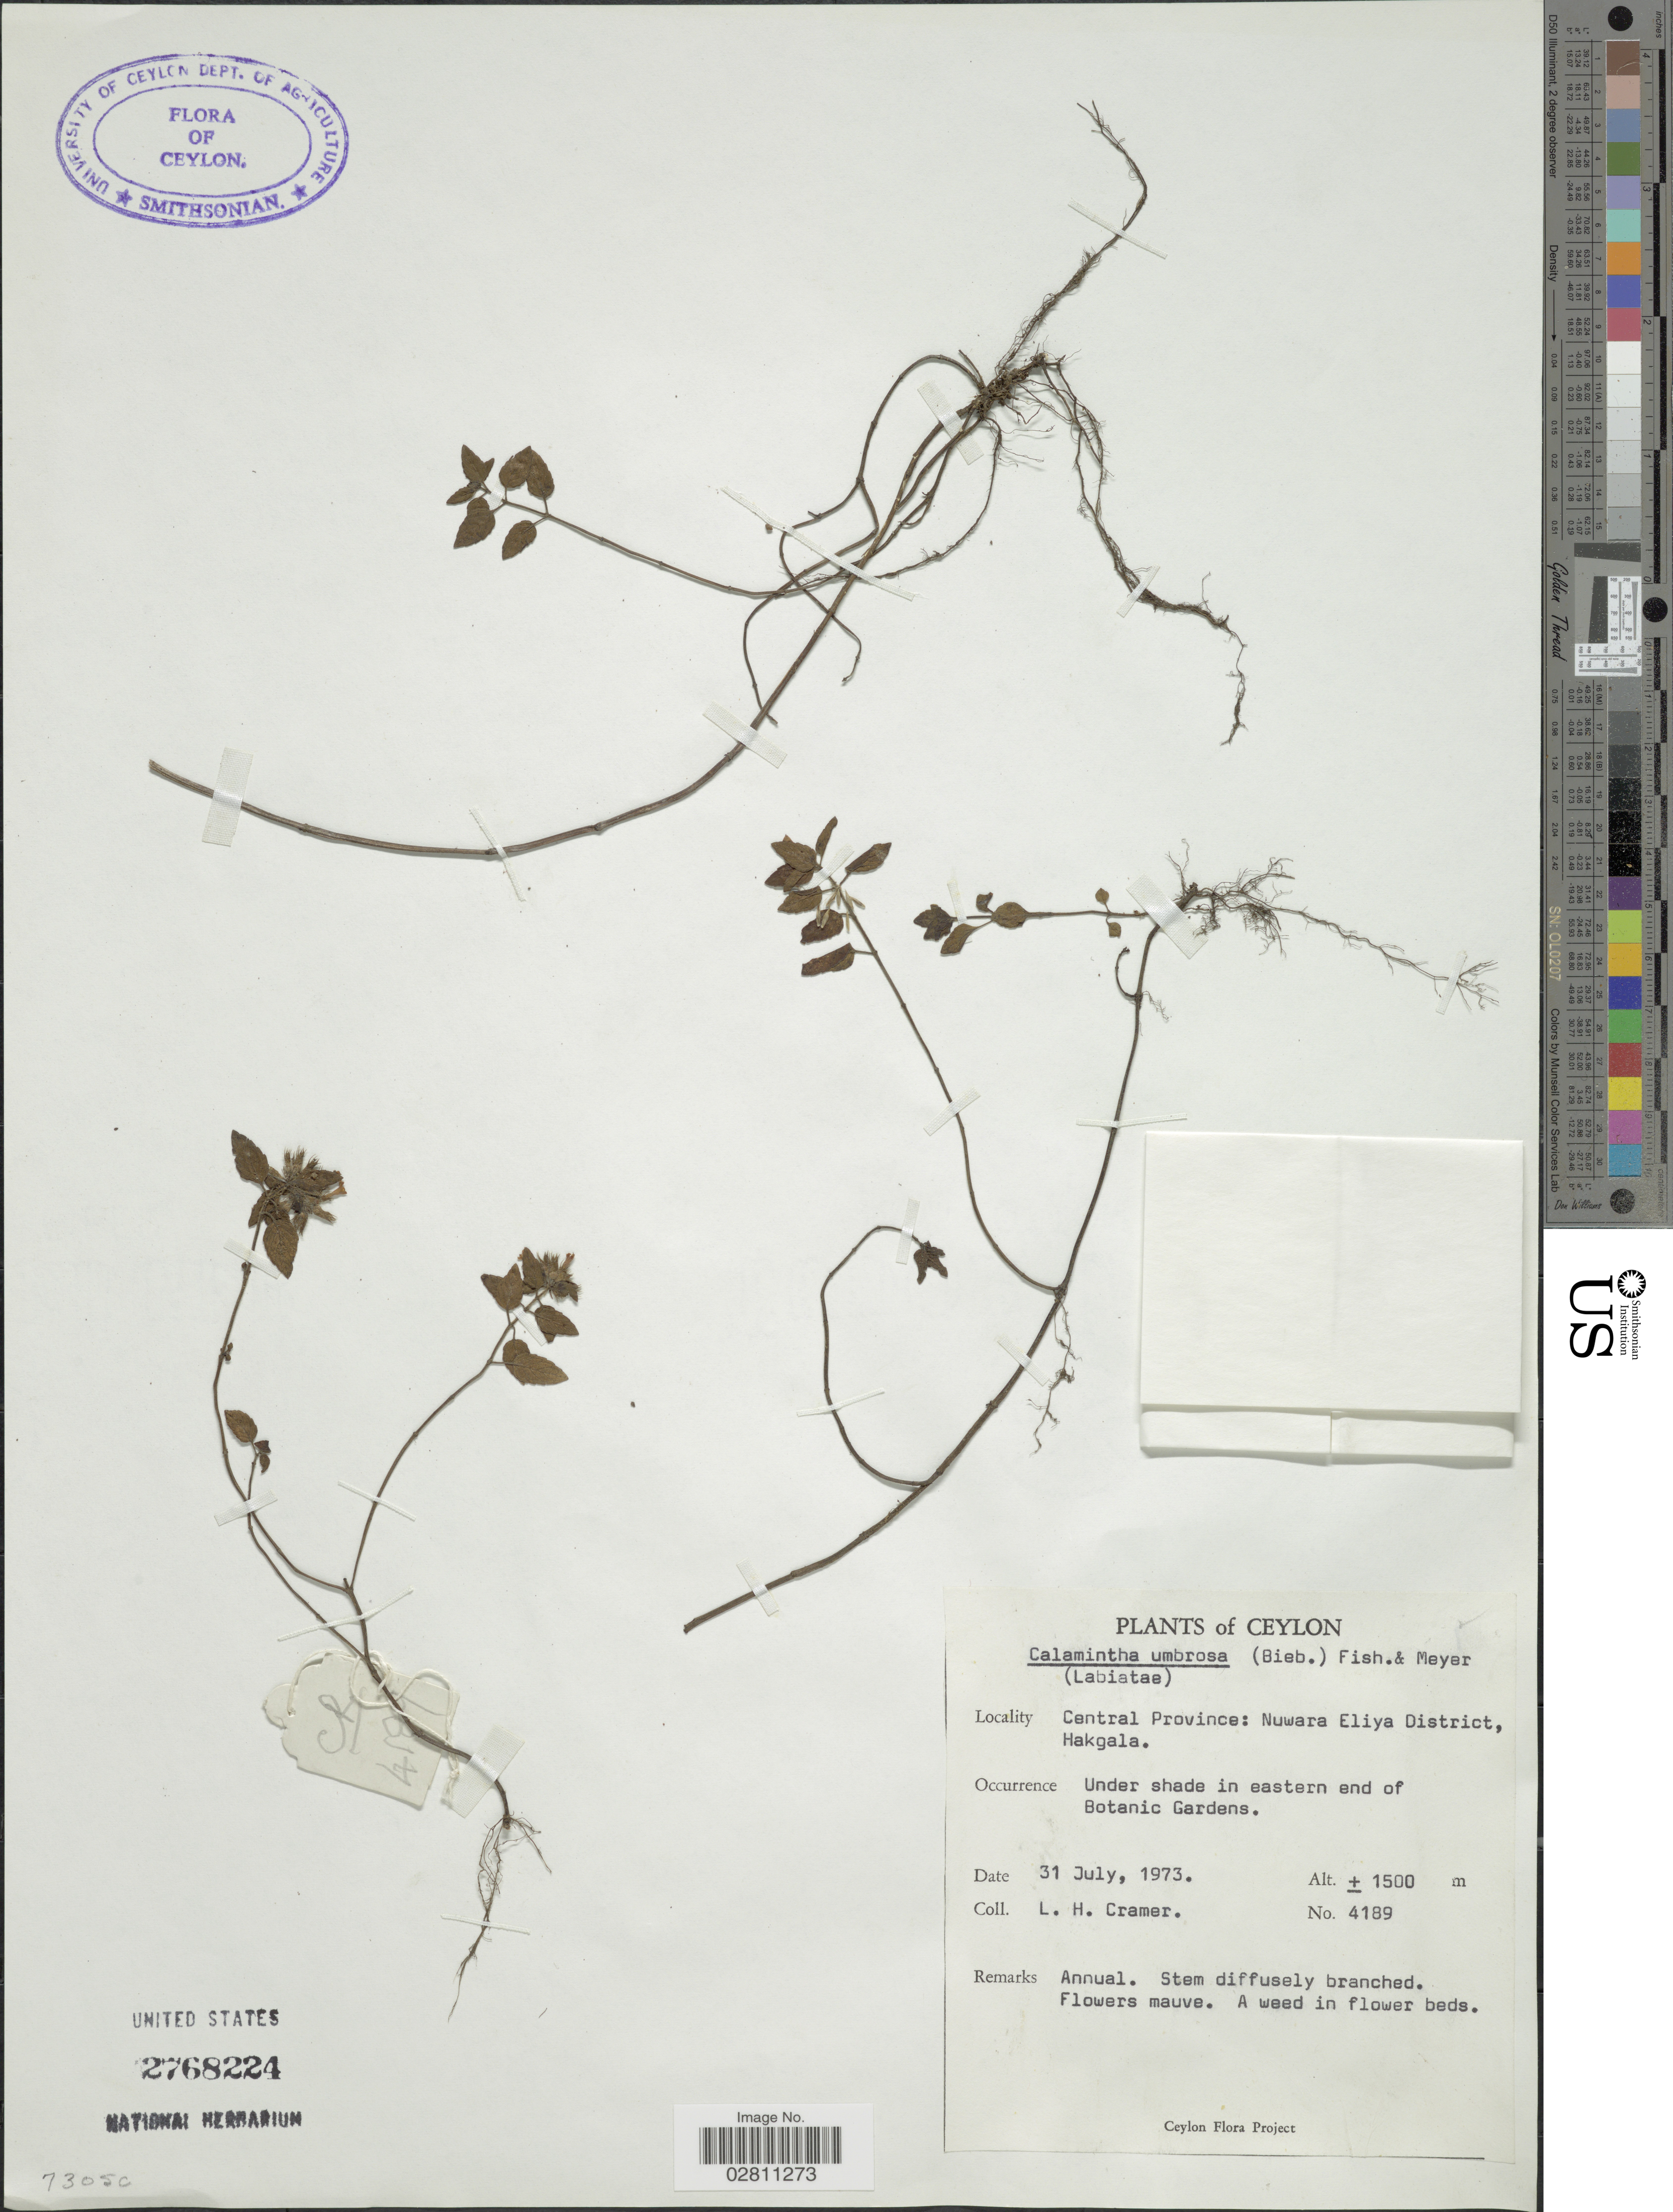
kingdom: Plantae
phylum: Tracheophyta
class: Magnoliopsida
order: Lamiales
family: Lamiaceae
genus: Clinopodium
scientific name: Clinopodium umbrosum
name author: (M. Bieb.) C. Koch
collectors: L. H. Cramer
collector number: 4189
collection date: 1973-07-31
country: Sri Lanka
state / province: Central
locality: Ceylon, Central Province: Nuwara Eliya District, Hakgala, Under shade in eastern end of Botanic Gardens.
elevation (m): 1500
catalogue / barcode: US 2768224